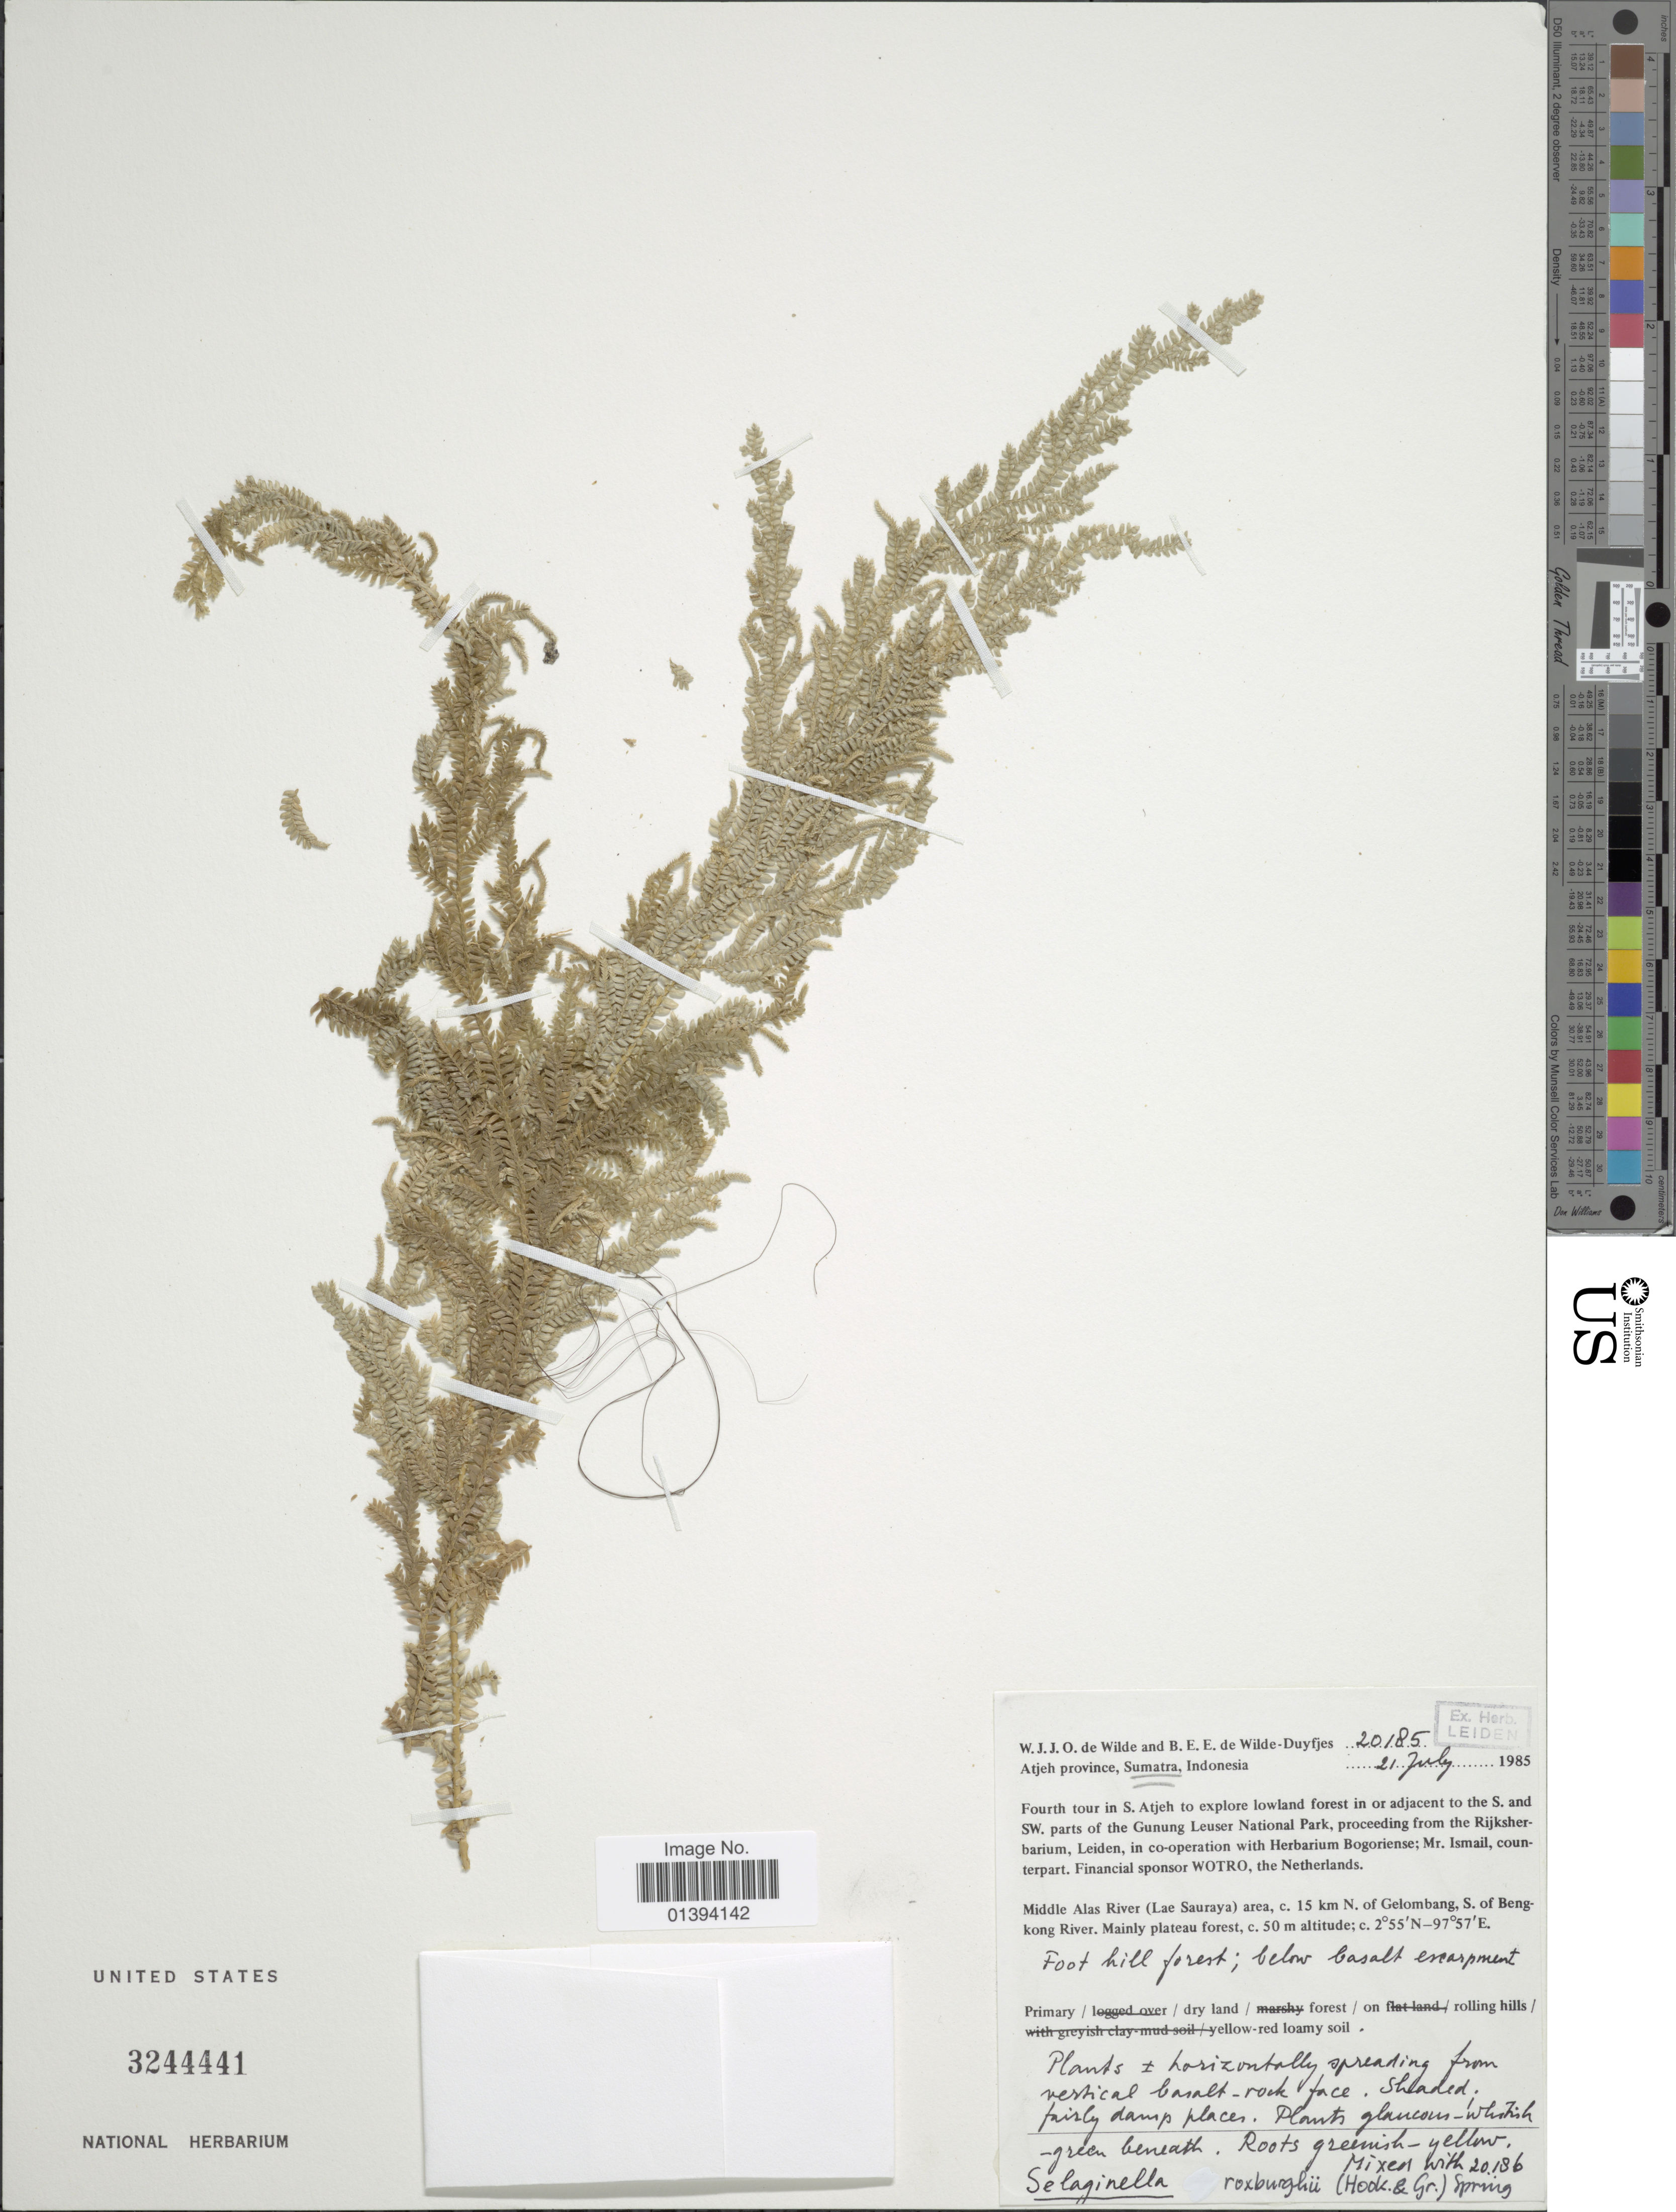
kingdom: Plantae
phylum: Tracheophyta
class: Lycopodiopsida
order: Selaginellales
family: Selaginellaceae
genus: Selaginella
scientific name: Selaginella roxburghii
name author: (Hook. & Grev.) Spring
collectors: W. J. de Wilde & B. E. de Wilde-Duyfjes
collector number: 20185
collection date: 1985-07-21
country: Indonesia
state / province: Sumatra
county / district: Aceh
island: Sumatra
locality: Lowland forest in or adjacent to the S. and SW. parts of the Gunung Leuser National Park, Middle Alas River(Lae Sauraya) area, c. 15km N of Gelombang, S. of Bengkong River, Mainly plateau forest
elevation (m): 50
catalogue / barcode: US 3244441